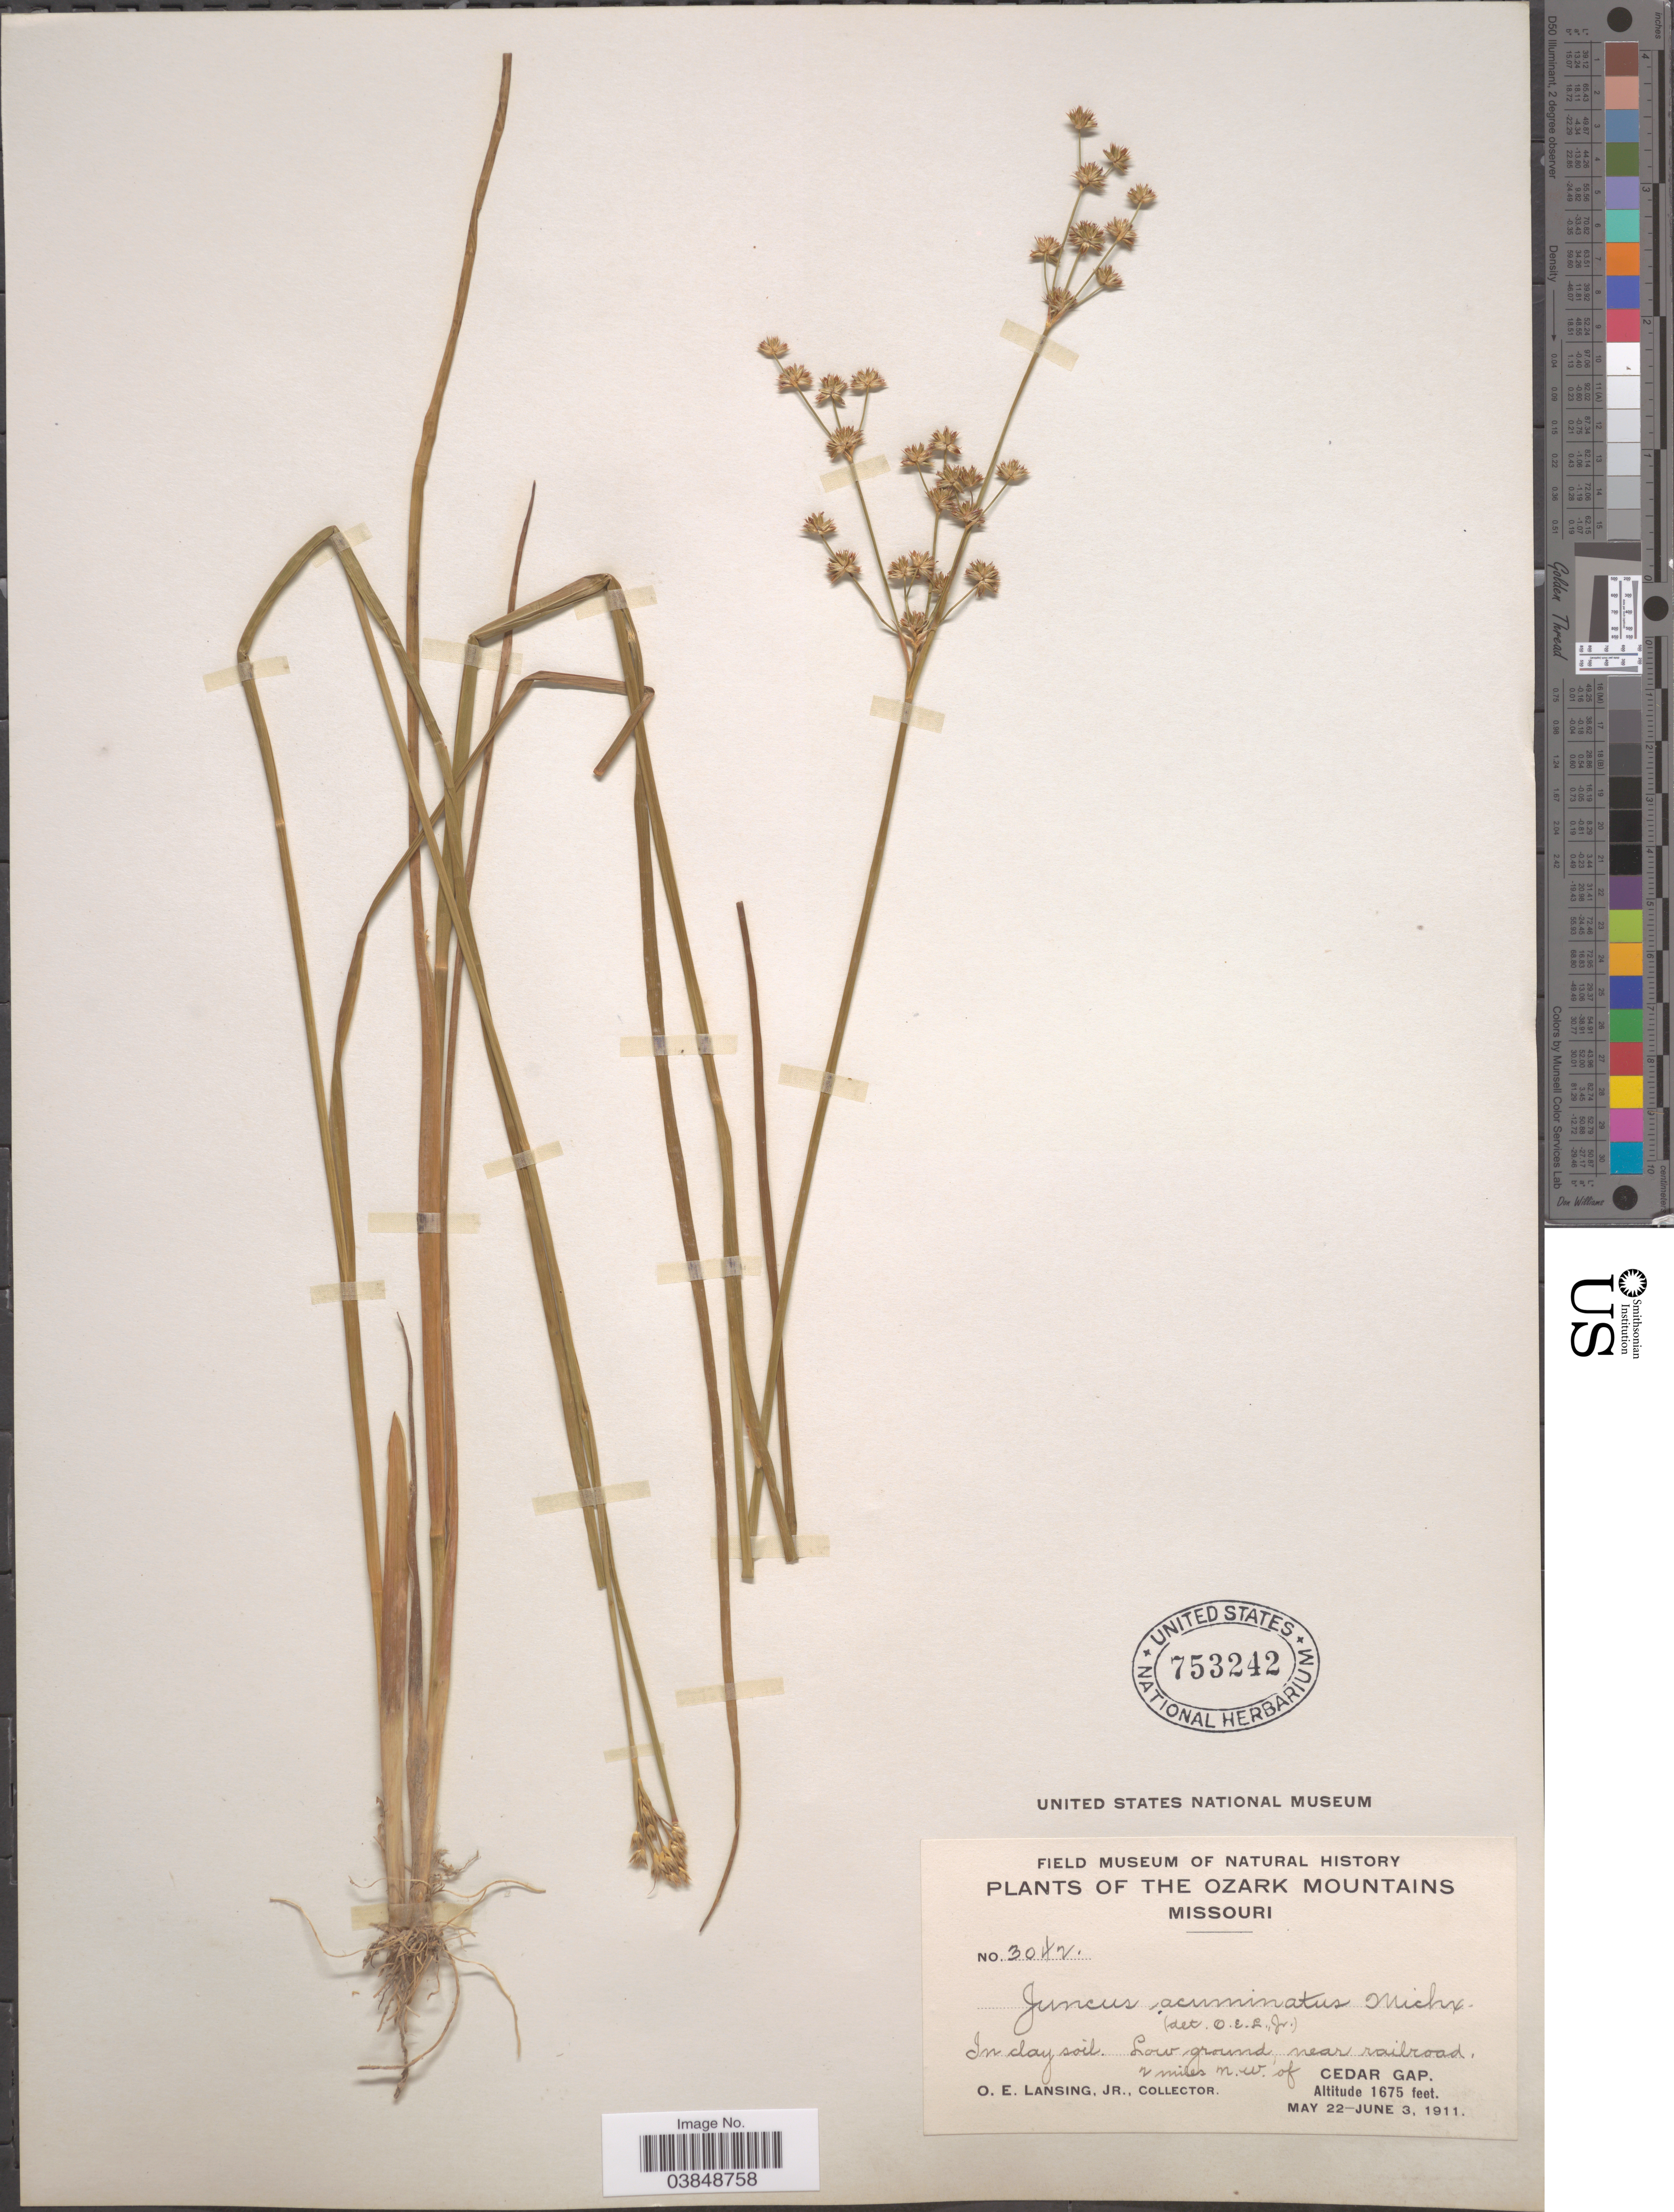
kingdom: Plantae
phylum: Tracheophyta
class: Liliopsida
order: Poales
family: Juncaceae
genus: Juncus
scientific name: Juncus acuminatus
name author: Michx.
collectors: O. Lansing Jr.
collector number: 3042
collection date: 1911-05-22/1911-06-03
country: United States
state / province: Missouri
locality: The Ozark Mountains. Low ground near railroad. 2 miles n.w. of Cedar Gap.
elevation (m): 511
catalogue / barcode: US 753242